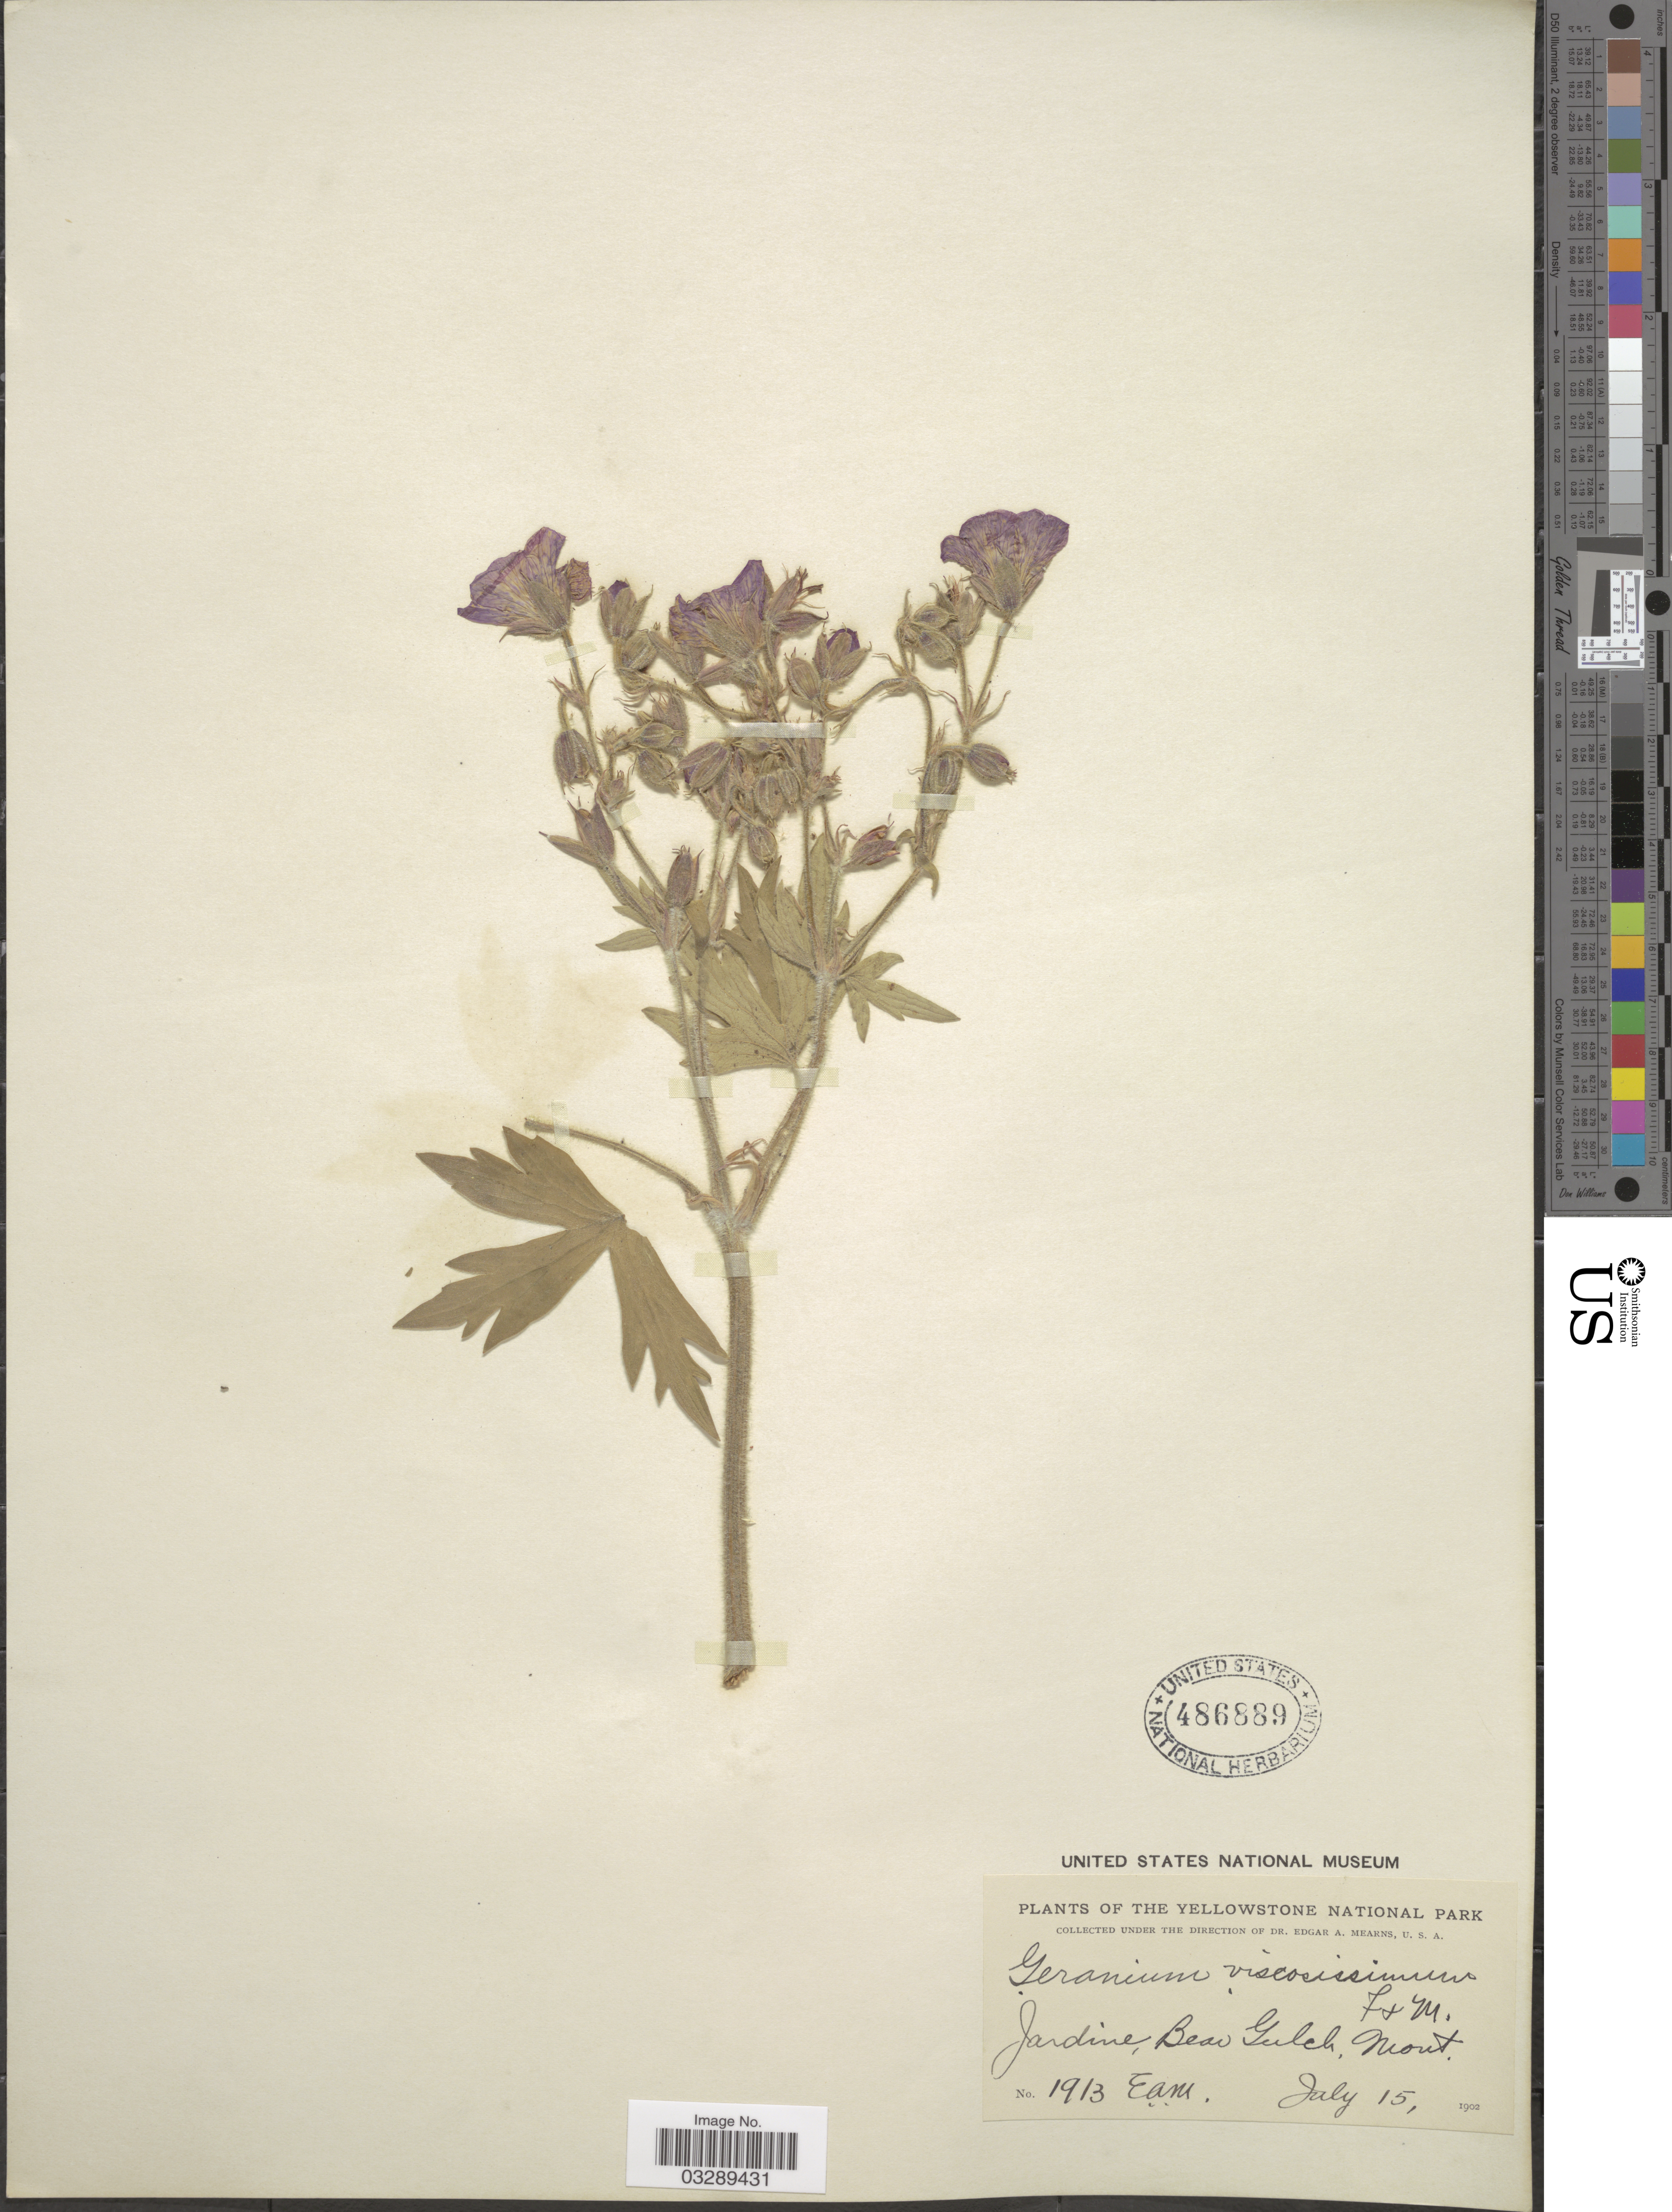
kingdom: Plantae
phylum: Tracheophyta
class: Magnoliopsida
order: Geraniales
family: Geraniaceae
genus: Geranium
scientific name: Geranium viscosissimum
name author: Fisch. & C.A. Mey.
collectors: E. A. Mearns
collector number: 1913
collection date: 1902-07-15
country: United States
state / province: Montana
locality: Yellowstone National Park. Jardine, Bear Gulch.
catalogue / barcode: US 486889